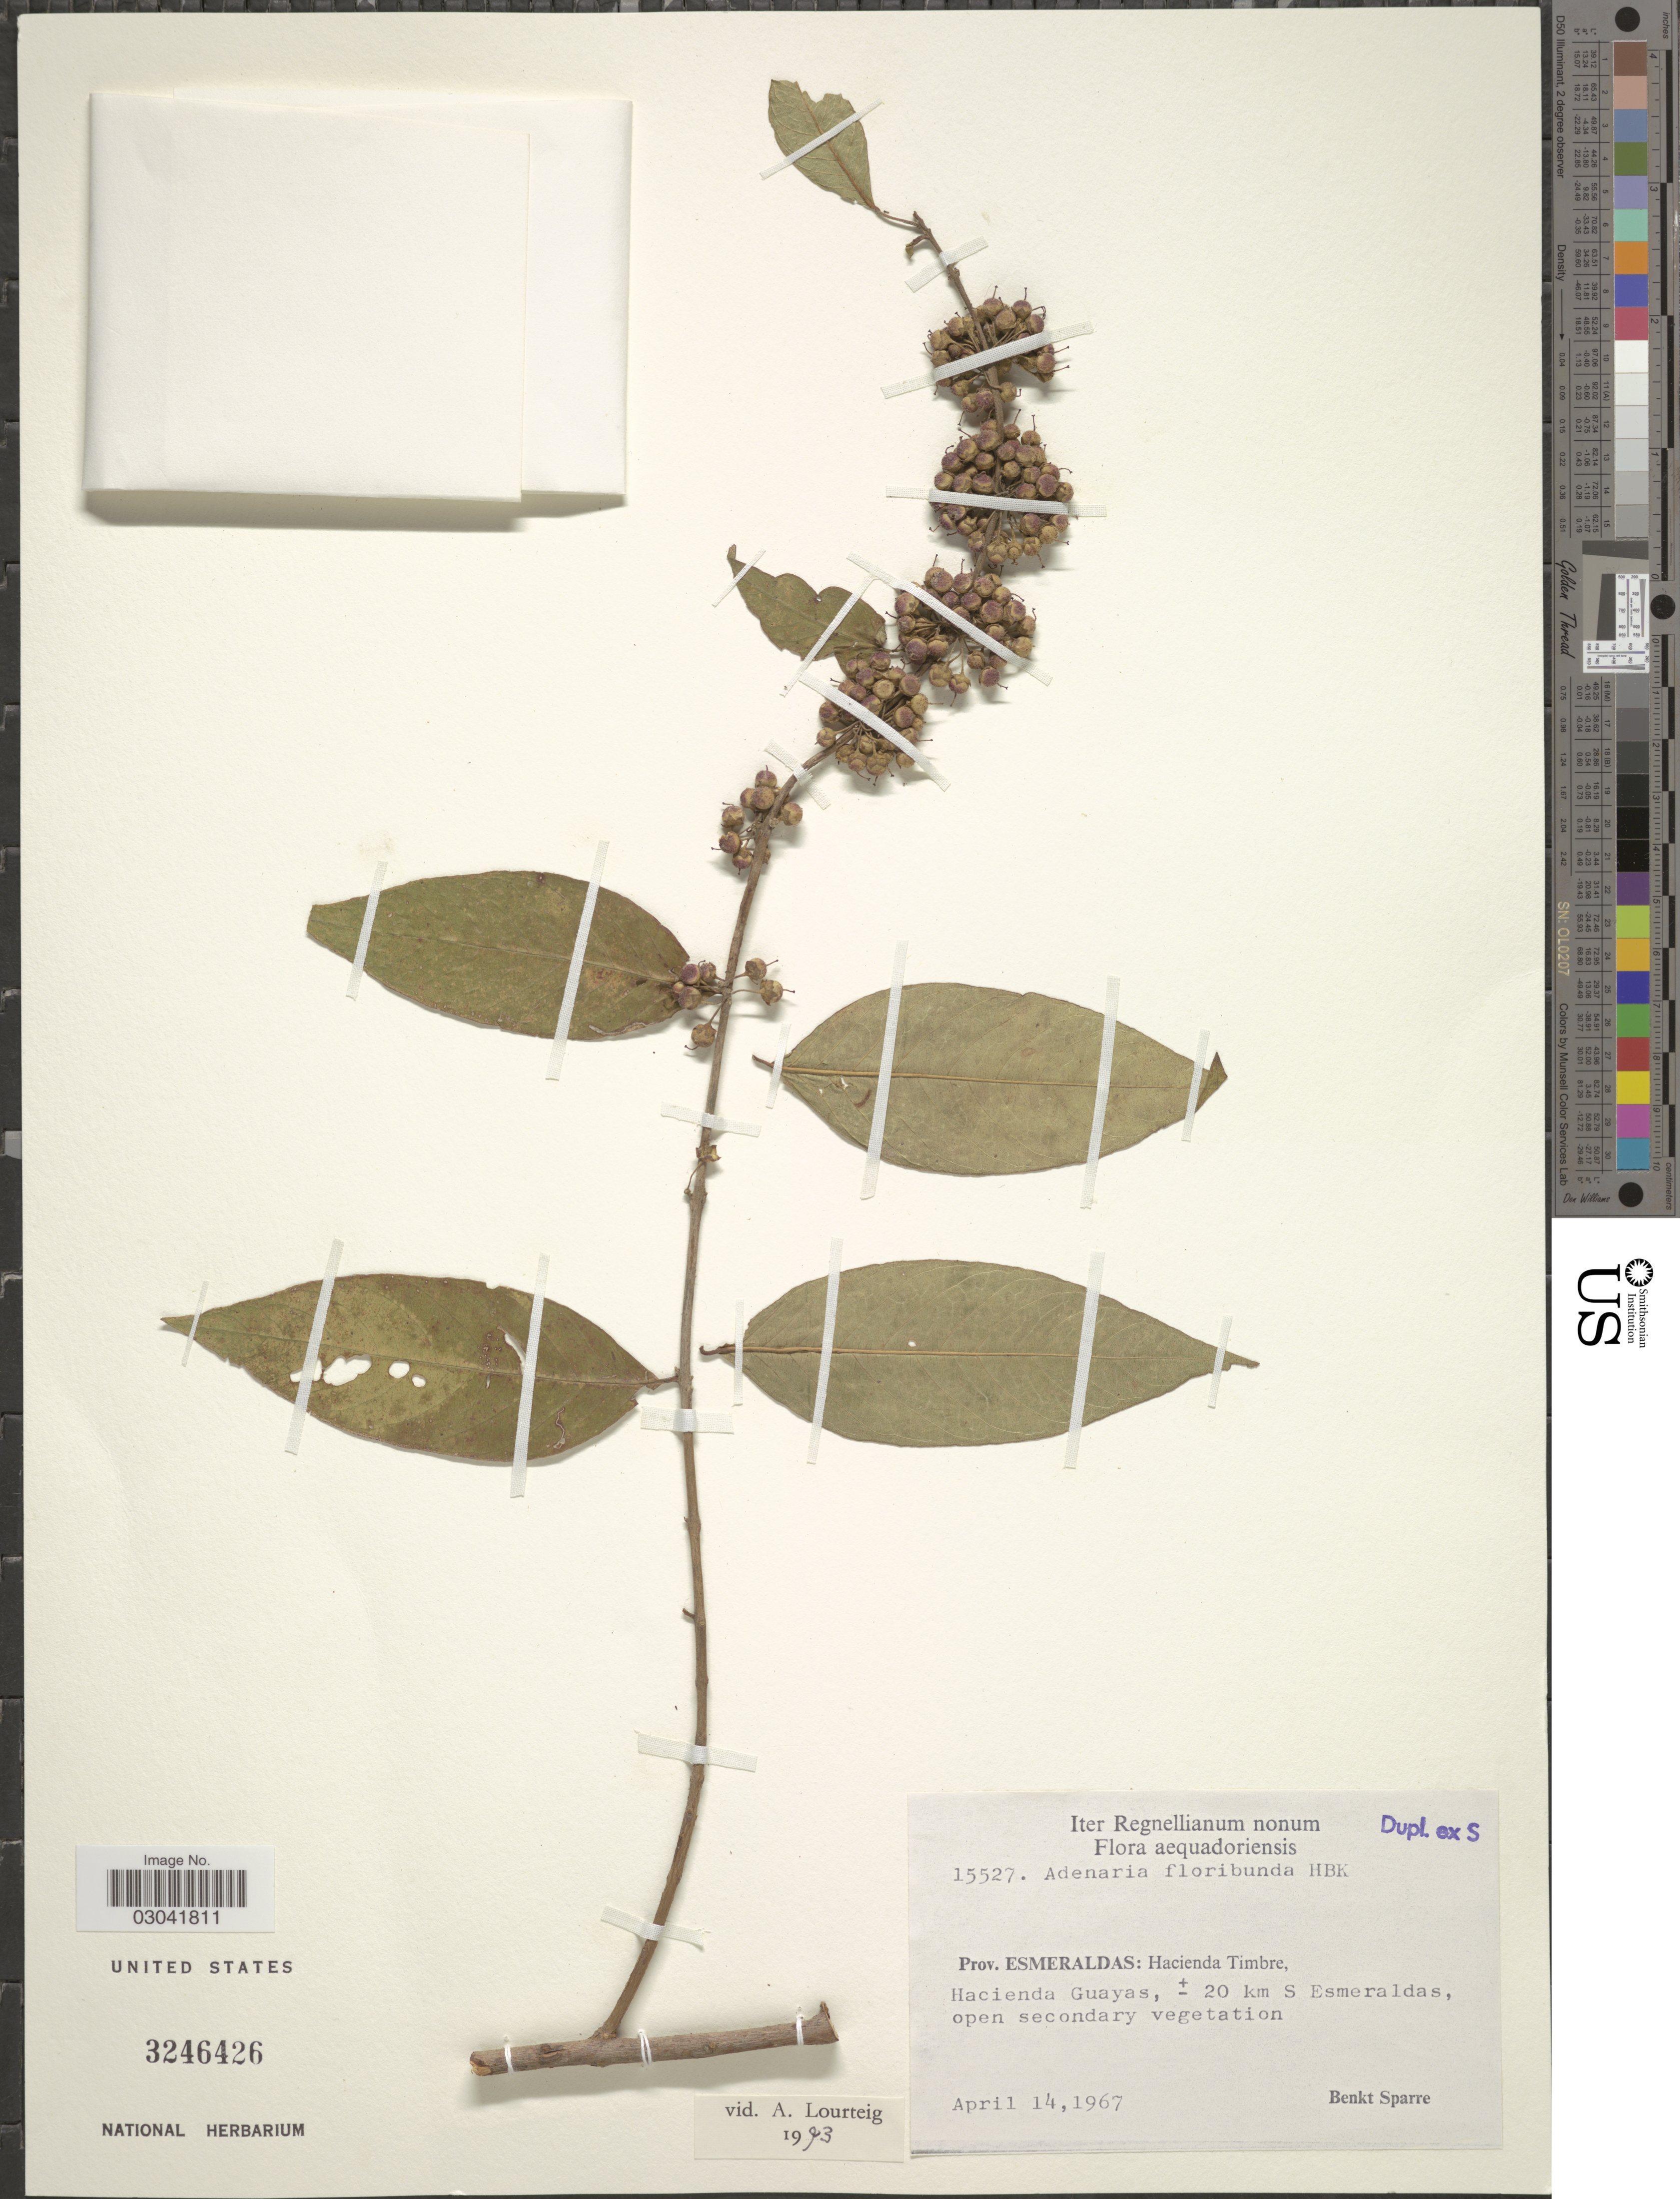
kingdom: Plantae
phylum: Tracheophyta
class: Magnoliopsida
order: Myrtales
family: Lythraceae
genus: Adenaria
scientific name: Adenaria floribunda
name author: Kunth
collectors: B. Sparre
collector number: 15527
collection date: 1967-04-14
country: Ecuador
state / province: Esmeraldas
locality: Hacienda Timbre. Hacienda Guayas, ± 20 km S Esmeraldas.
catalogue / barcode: US 3246426